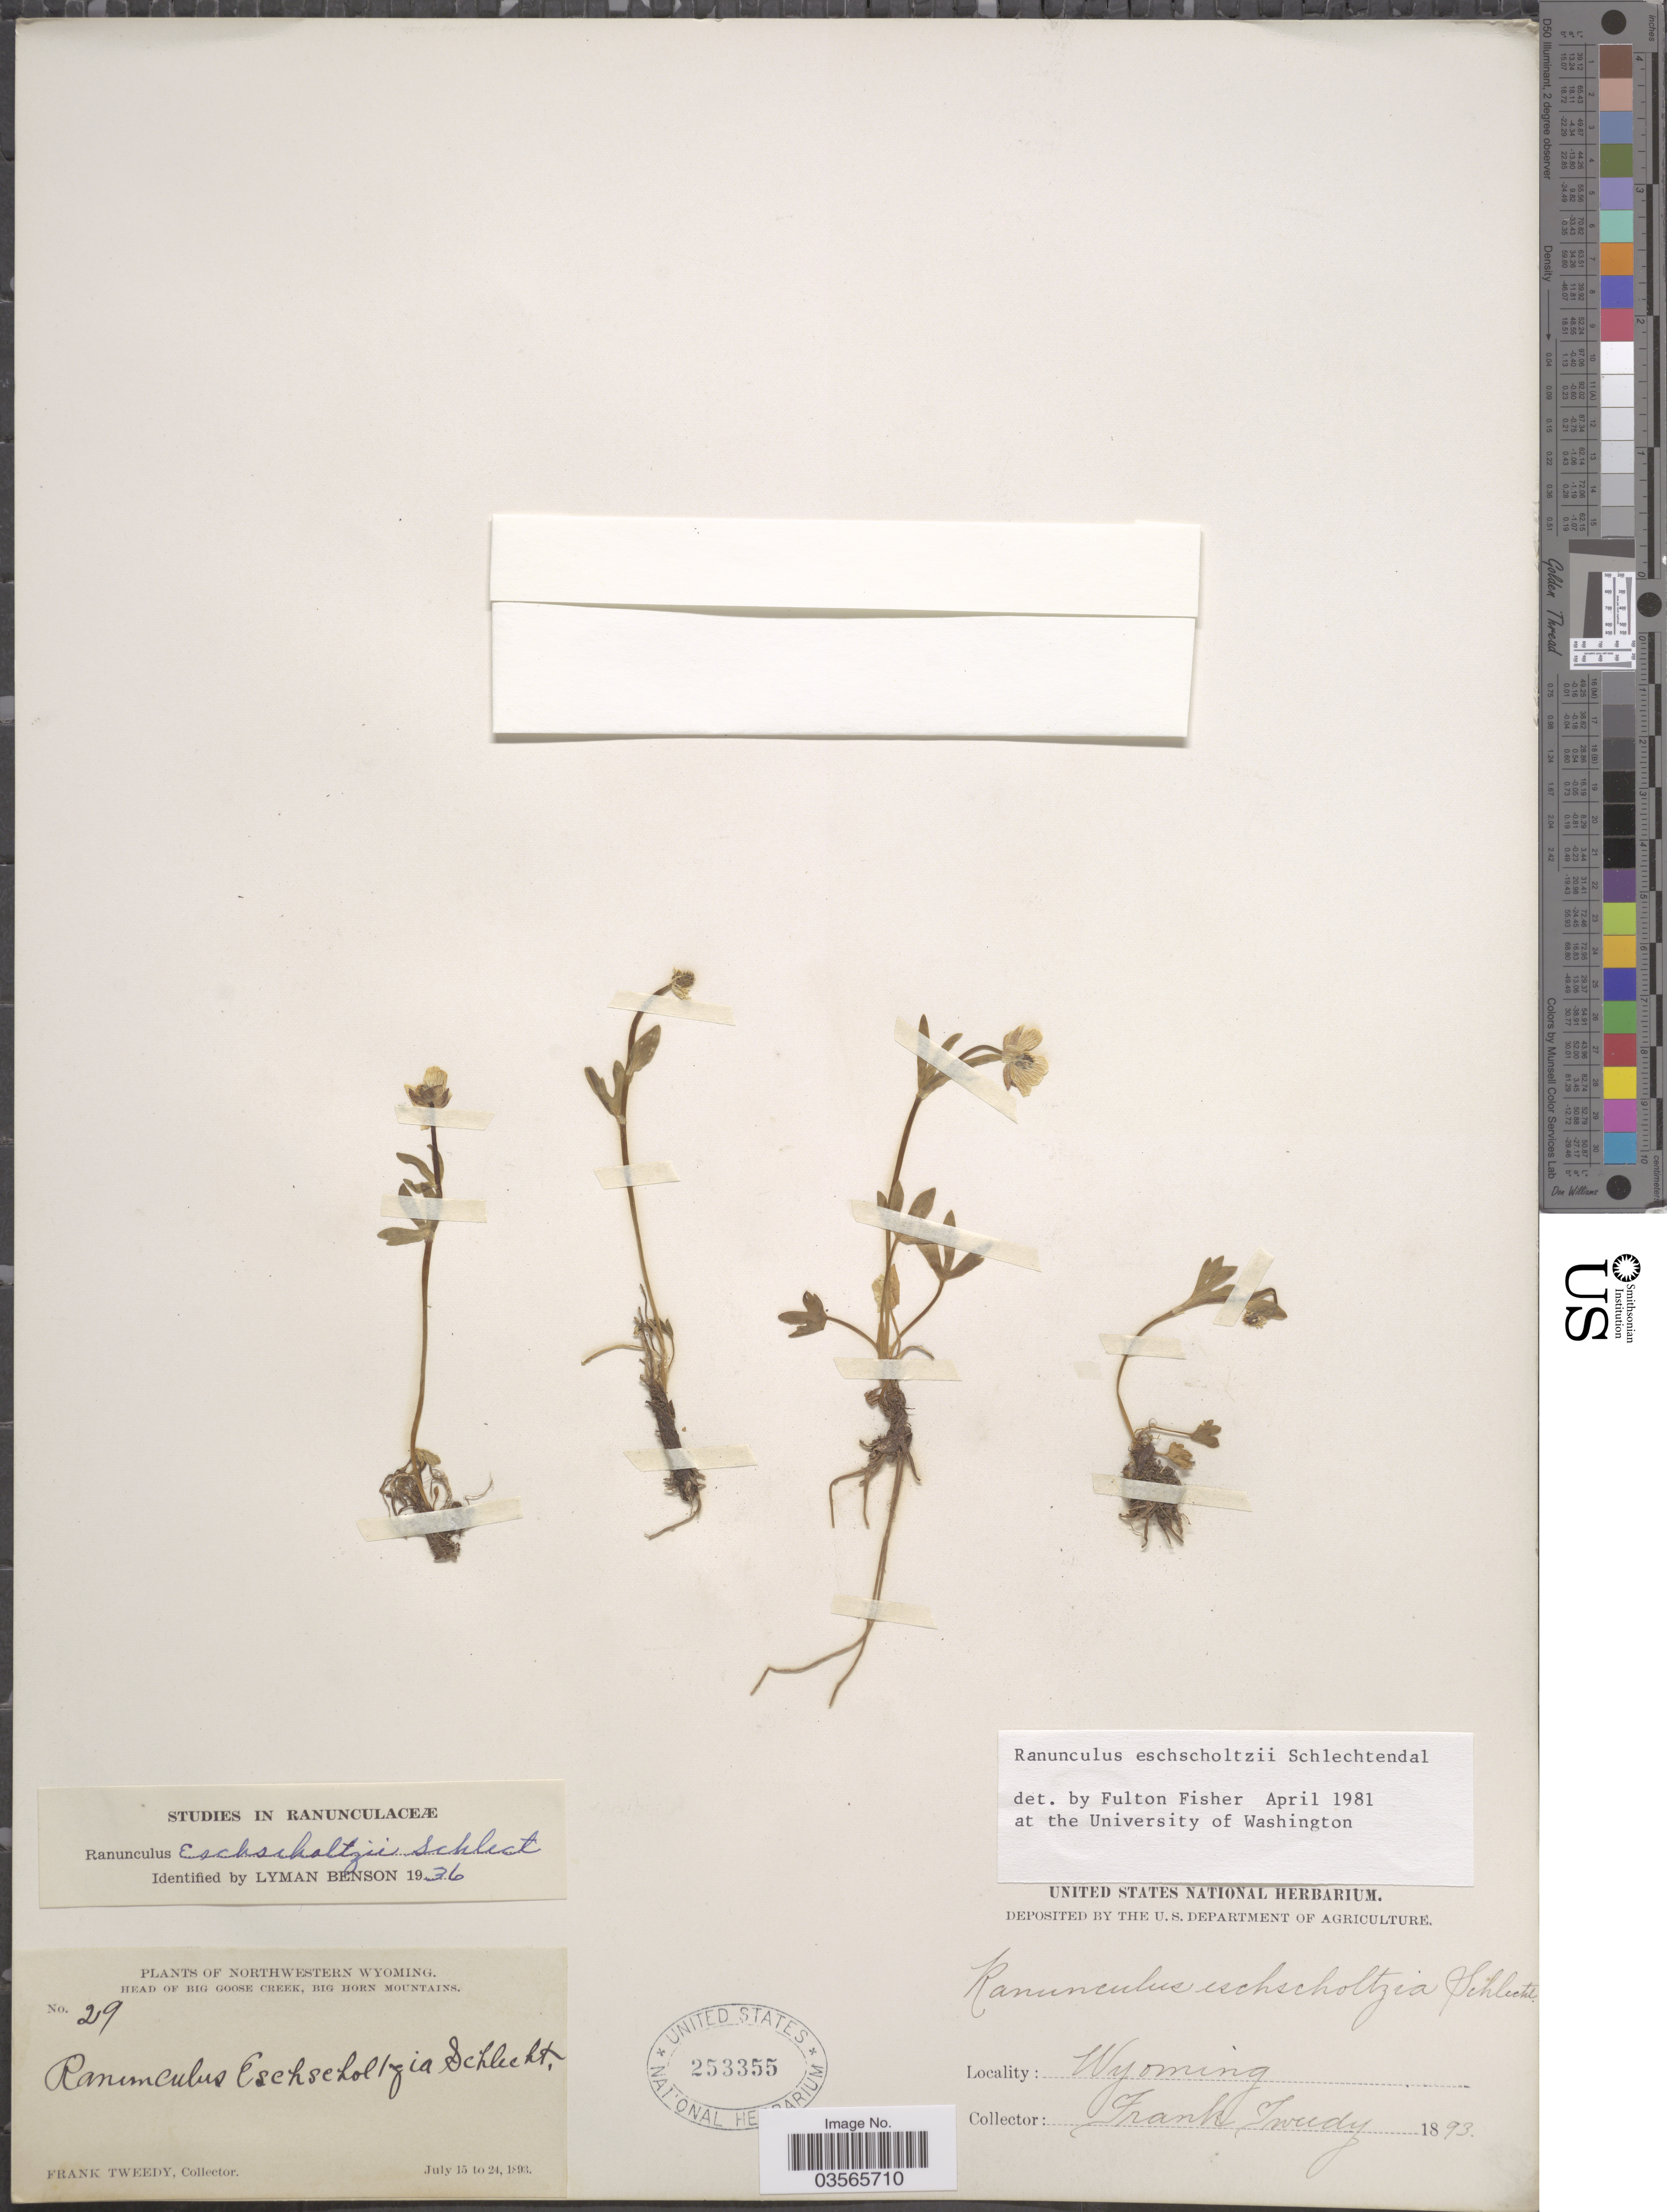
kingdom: Plantae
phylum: Tracheophyta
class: Magnoliopsida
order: Ranunculales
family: Ranunculaceae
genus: Ranunculus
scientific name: Ranunculus eschscholtzii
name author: Schltdl.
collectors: F. Tweedy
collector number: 29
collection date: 1893-07-15/1893-07-24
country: United States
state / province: Wyoming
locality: Northwestern Wyoming. Head of Big Goose Creek, Big Horn Mountains.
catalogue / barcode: US 253355